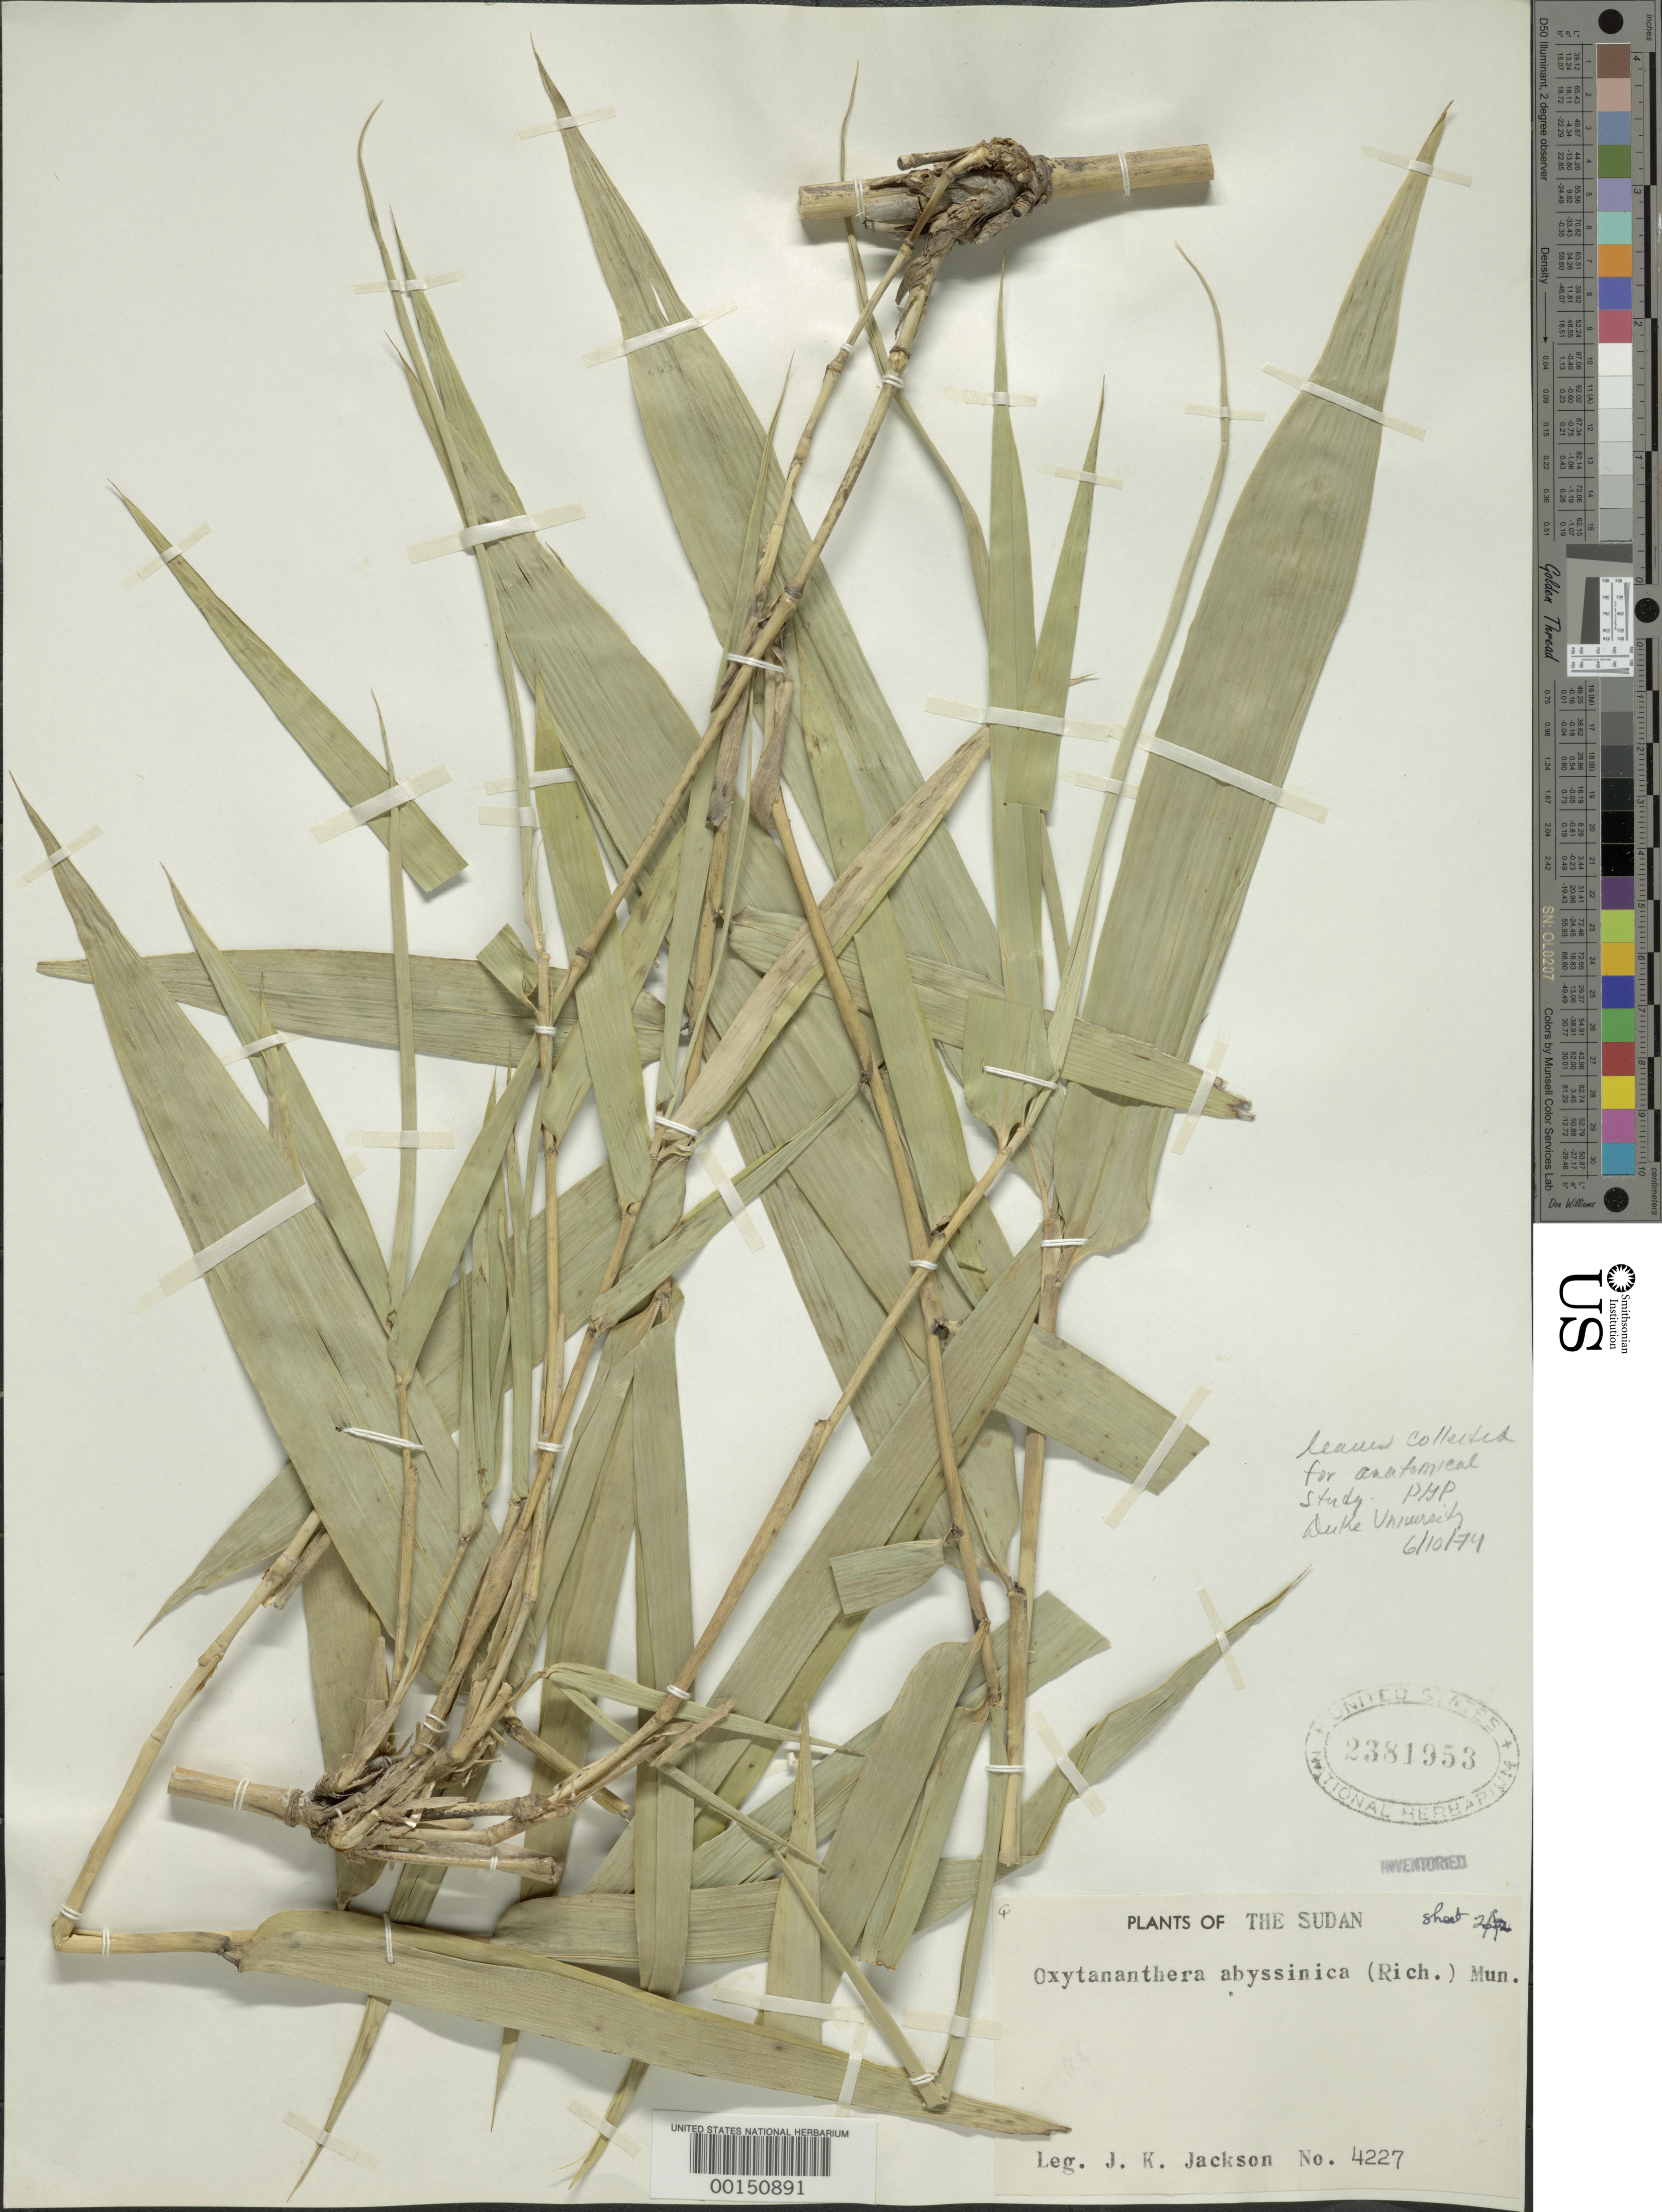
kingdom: Plantae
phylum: Tracheophyta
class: Liliopsida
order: Poales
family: Poaceae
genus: Oxytenanthera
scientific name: Oxytenanthera abyssinica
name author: (A. Rich.) Munro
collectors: J. Jackson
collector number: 4227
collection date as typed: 12 Jun 1961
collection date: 1961-06-12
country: South Sudan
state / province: Central Equatoria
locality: Equatoria province, torit, kiwa river, lat. 04 13'n: long. 32 40'e. [al istiwa'iyah province now divided into gharb al istiwa'iyah and sharq al istiwa'iyah provinces.]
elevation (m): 800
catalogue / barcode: US 2381953